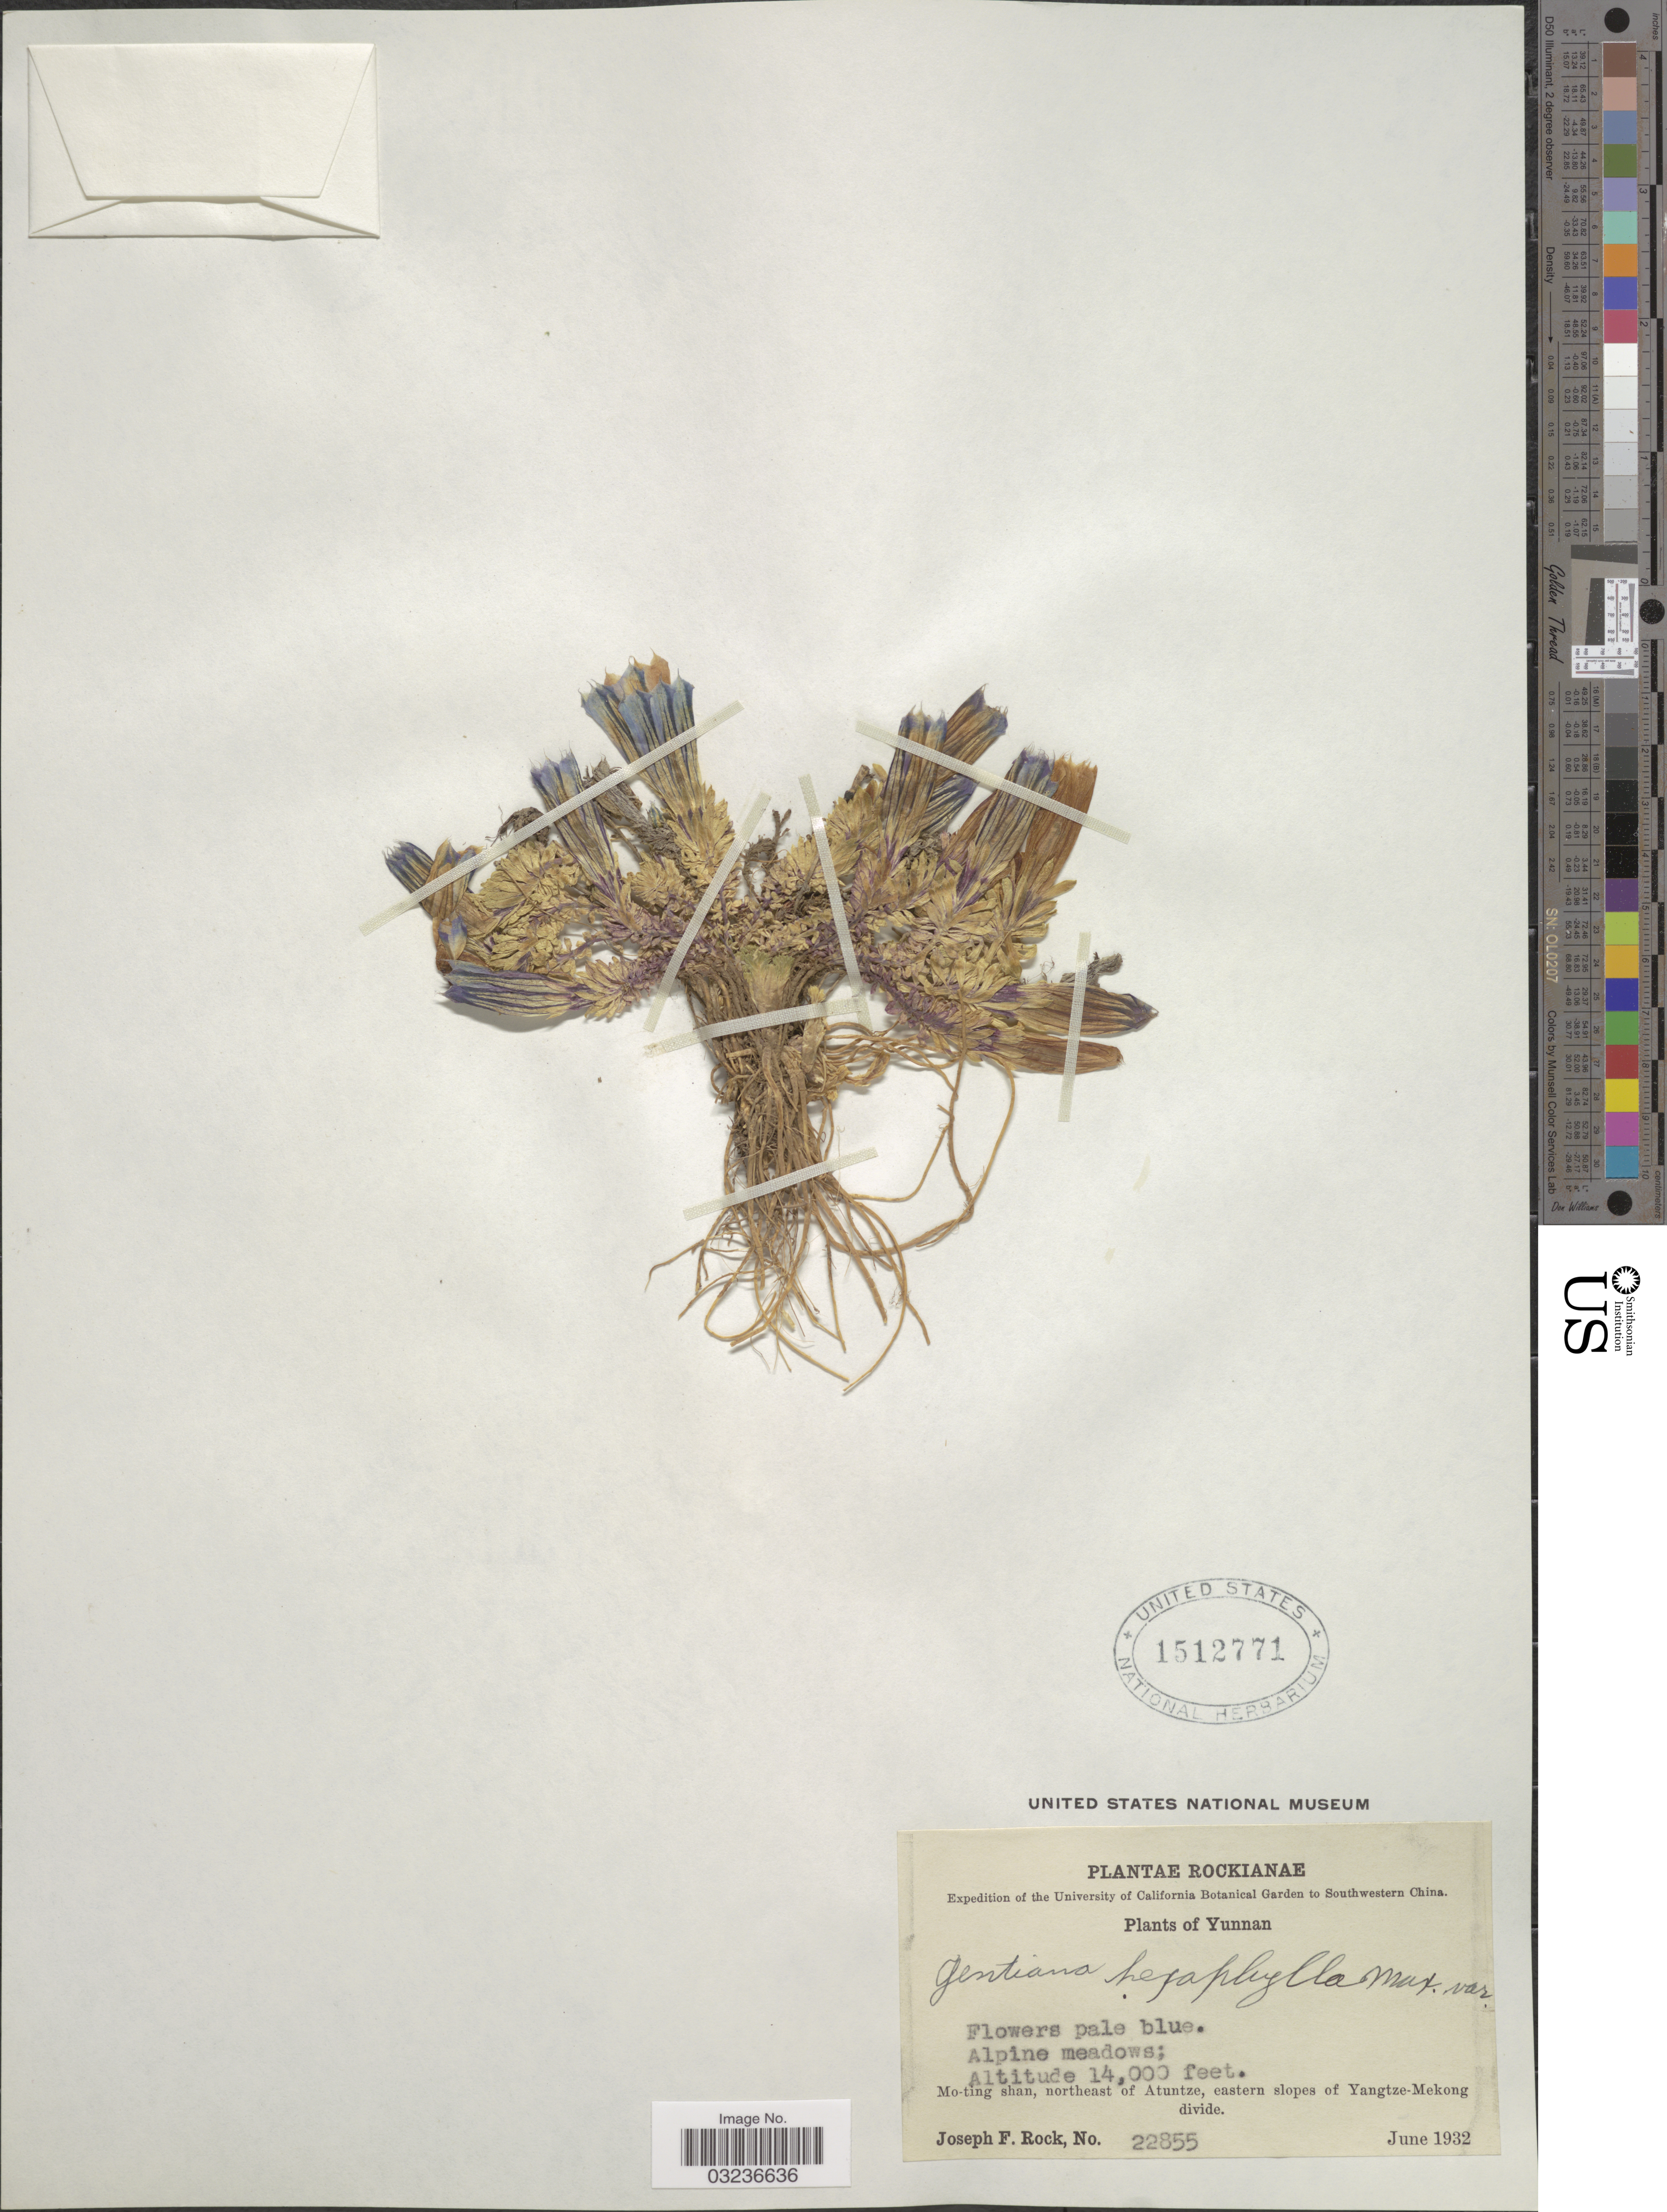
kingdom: Plantae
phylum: Tracheophyta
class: Magnoliopsida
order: Gentianales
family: Gentianaceae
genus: Gentiana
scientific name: Gentiana hexaphylla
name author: Maxim. ex Kusn.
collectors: J. F. Rock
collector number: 22855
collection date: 1932-06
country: China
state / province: Yunnan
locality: Southwestern China. Mo-ting shan, northeast of Atuntze, eastern slopes of Yangtze-Mekong divide.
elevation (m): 4267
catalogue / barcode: US 1512771